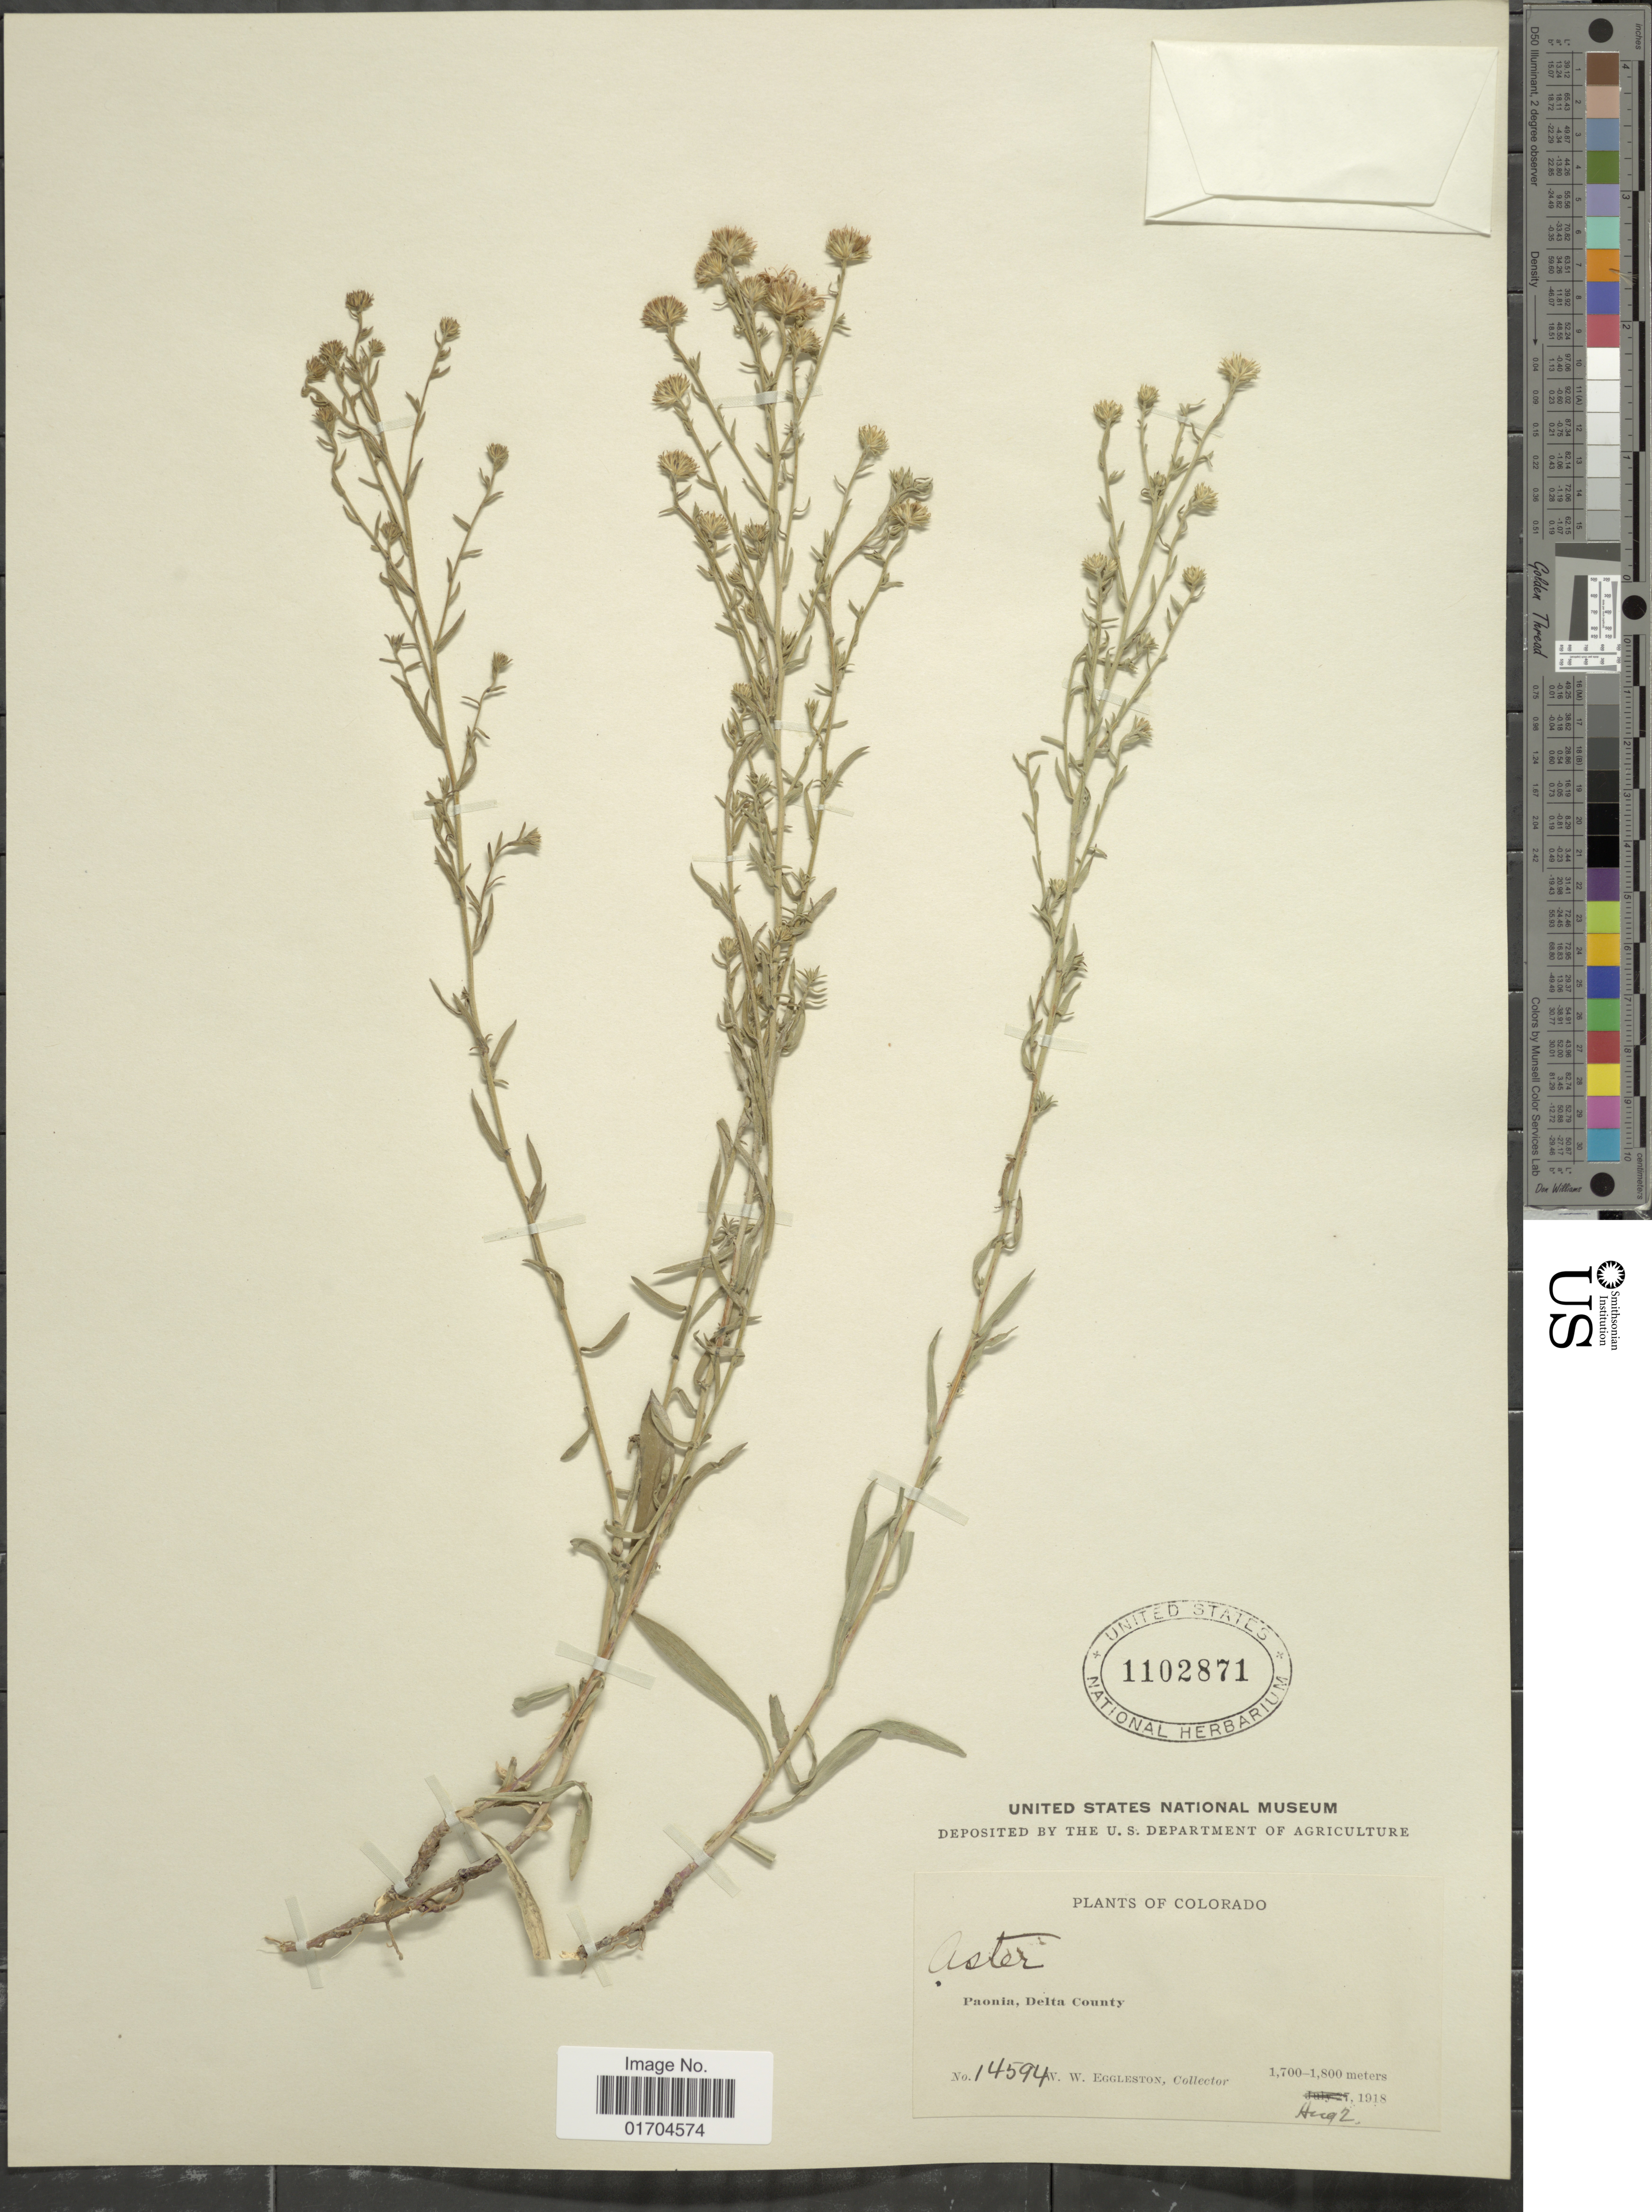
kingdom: Plantae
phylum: Tracheophyta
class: Magnoliopsida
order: Asterales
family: Asteraceae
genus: Symphyotrichum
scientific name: Symphyotrichum sp.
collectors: W. W. Eggleston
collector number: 14594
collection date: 1918-08-02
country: United States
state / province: Colorado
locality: Paonia, Delta County.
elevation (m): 1700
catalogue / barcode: US 1102871